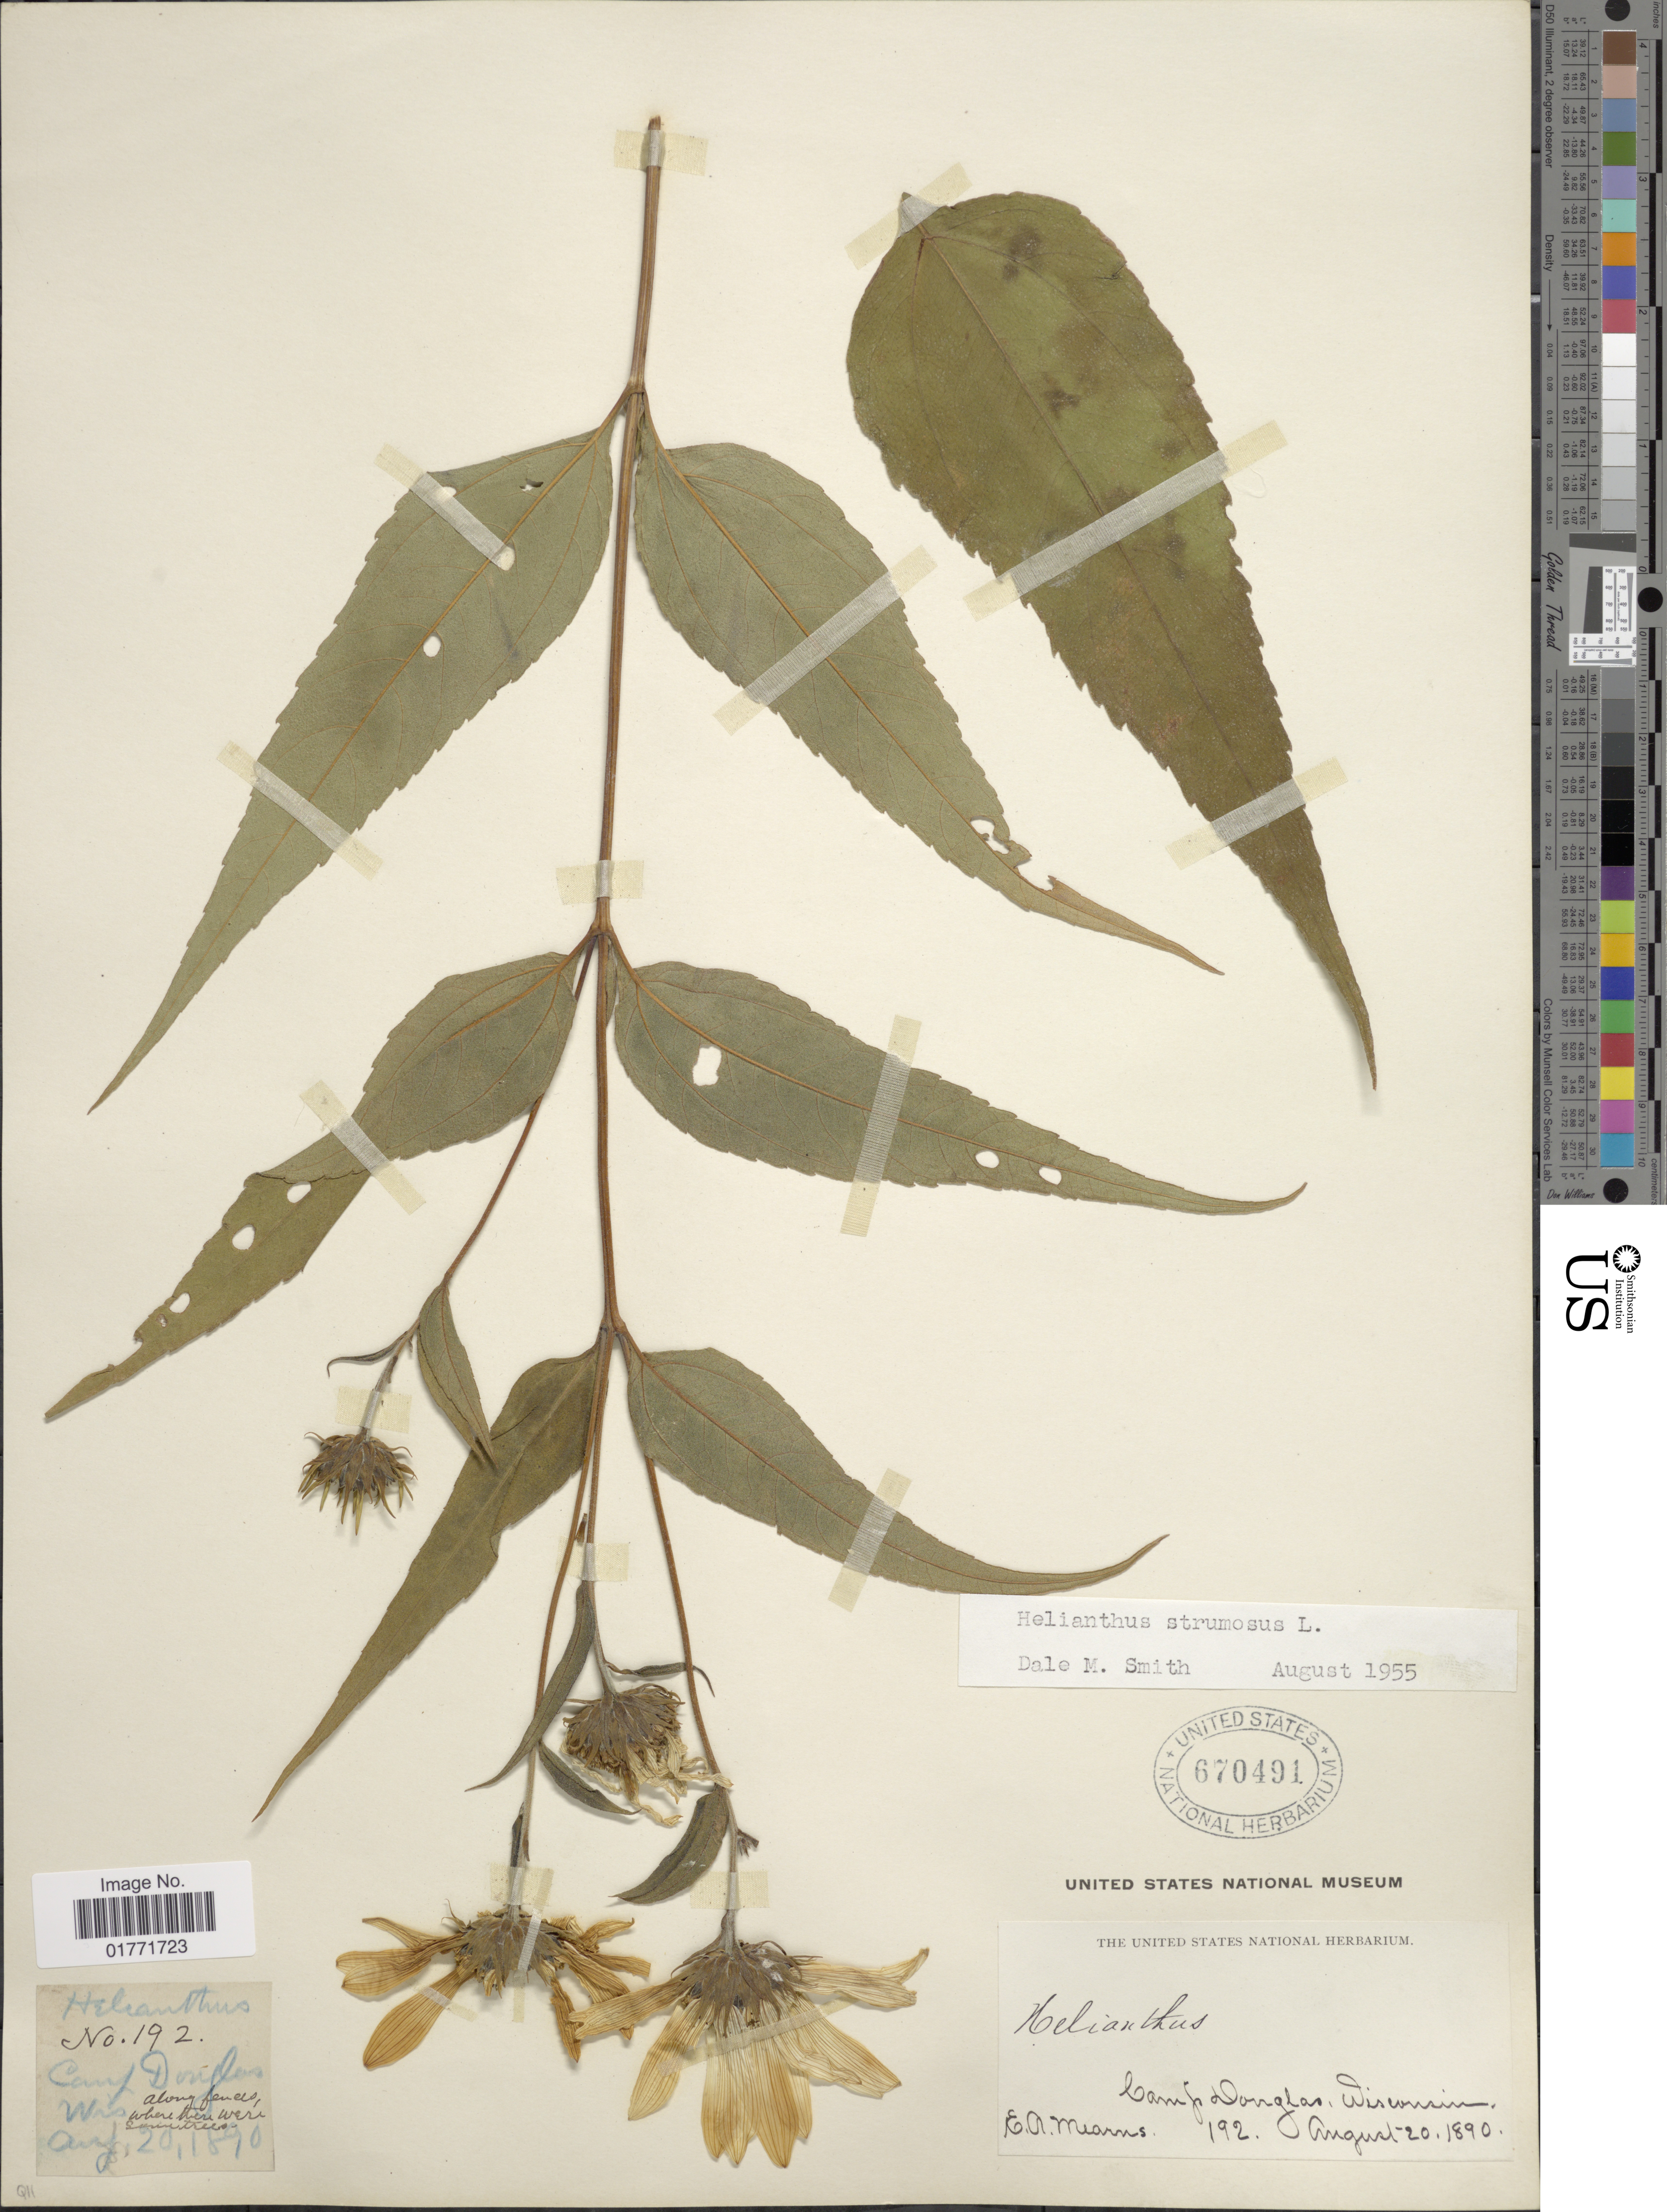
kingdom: Plantae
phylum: Tracheophyta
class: Magnoliopsida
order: Asterales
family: Asteraceae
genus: Helianthus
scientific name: Helianthus strumosus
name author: L.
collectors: E. A. Mearns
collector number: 192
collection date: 1890-08-20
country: United States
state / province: Wisconsin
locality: Camp Douglas, Wisconsin.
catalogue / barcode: US 670491